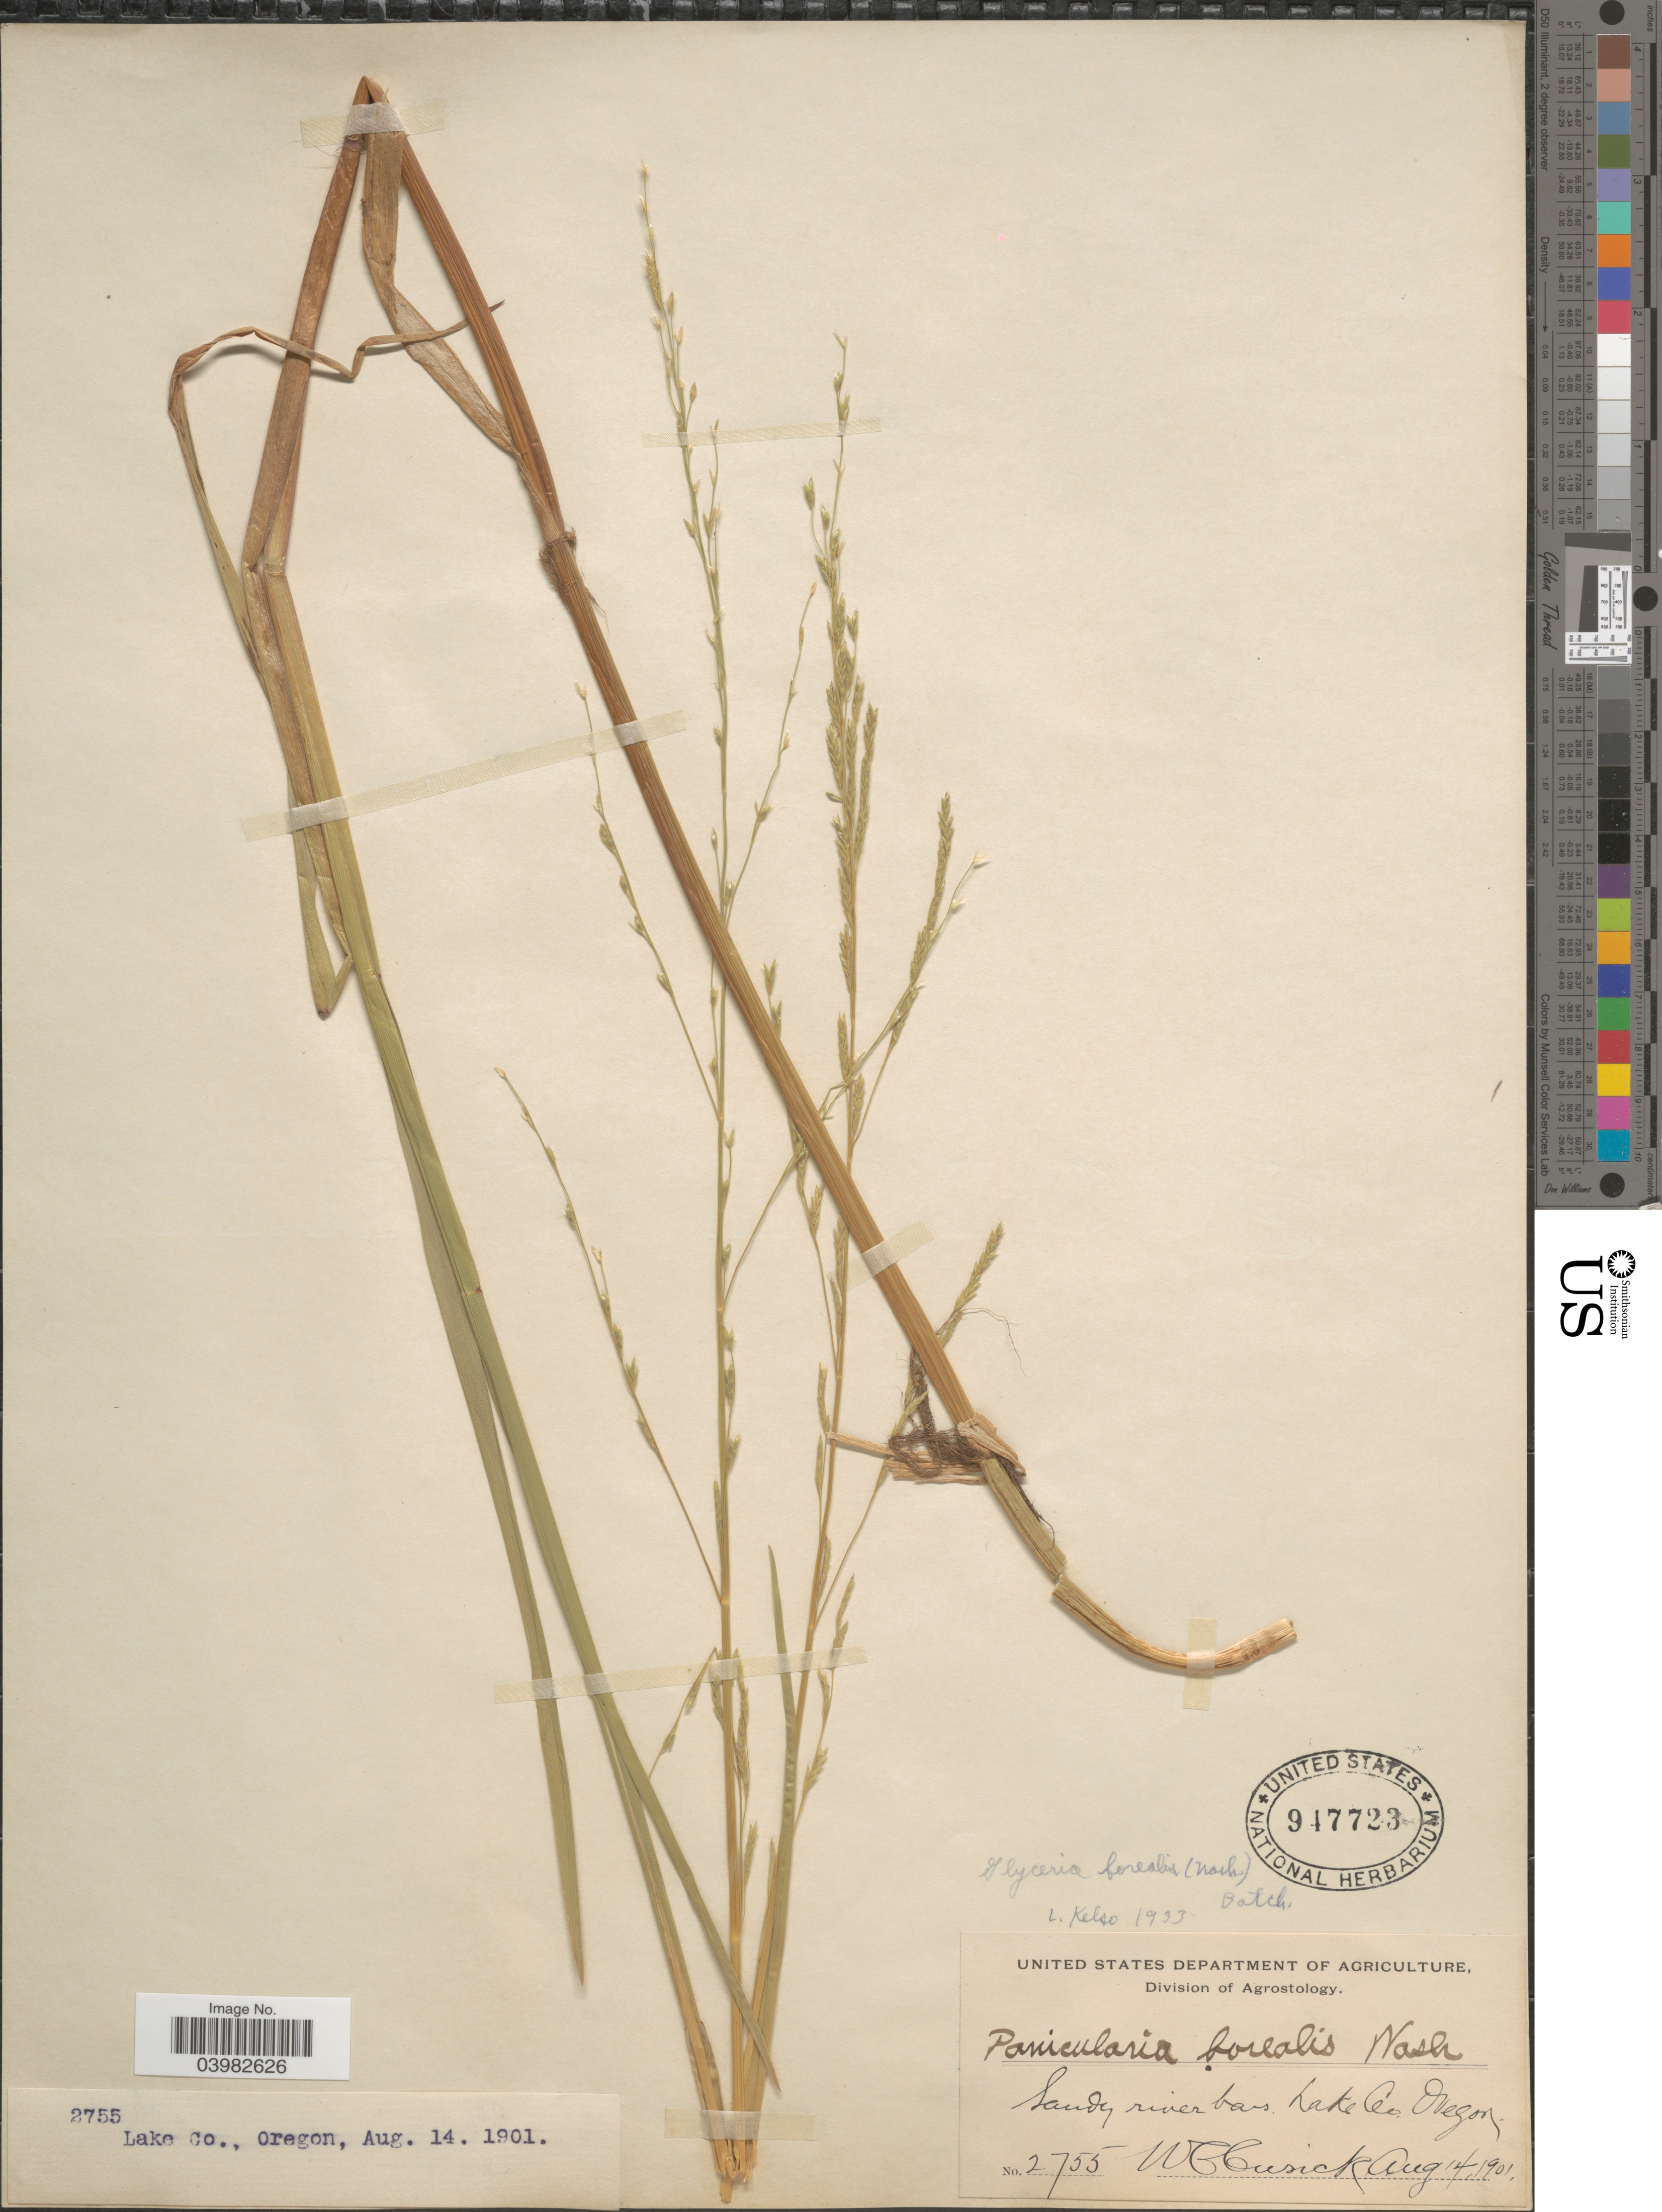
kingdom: Plantae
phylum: Tracheophyta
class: Liliopsida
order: Poales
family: Poaceae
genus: Glyceria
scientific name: Glyceria borealis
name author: (Nash) Batchelder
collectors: W. C. Cusick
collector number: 2755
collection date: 1901-08-14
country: United States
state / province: Oregon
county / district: Lake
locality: Sandy river bars. Lake Co.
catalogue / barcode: US 947723